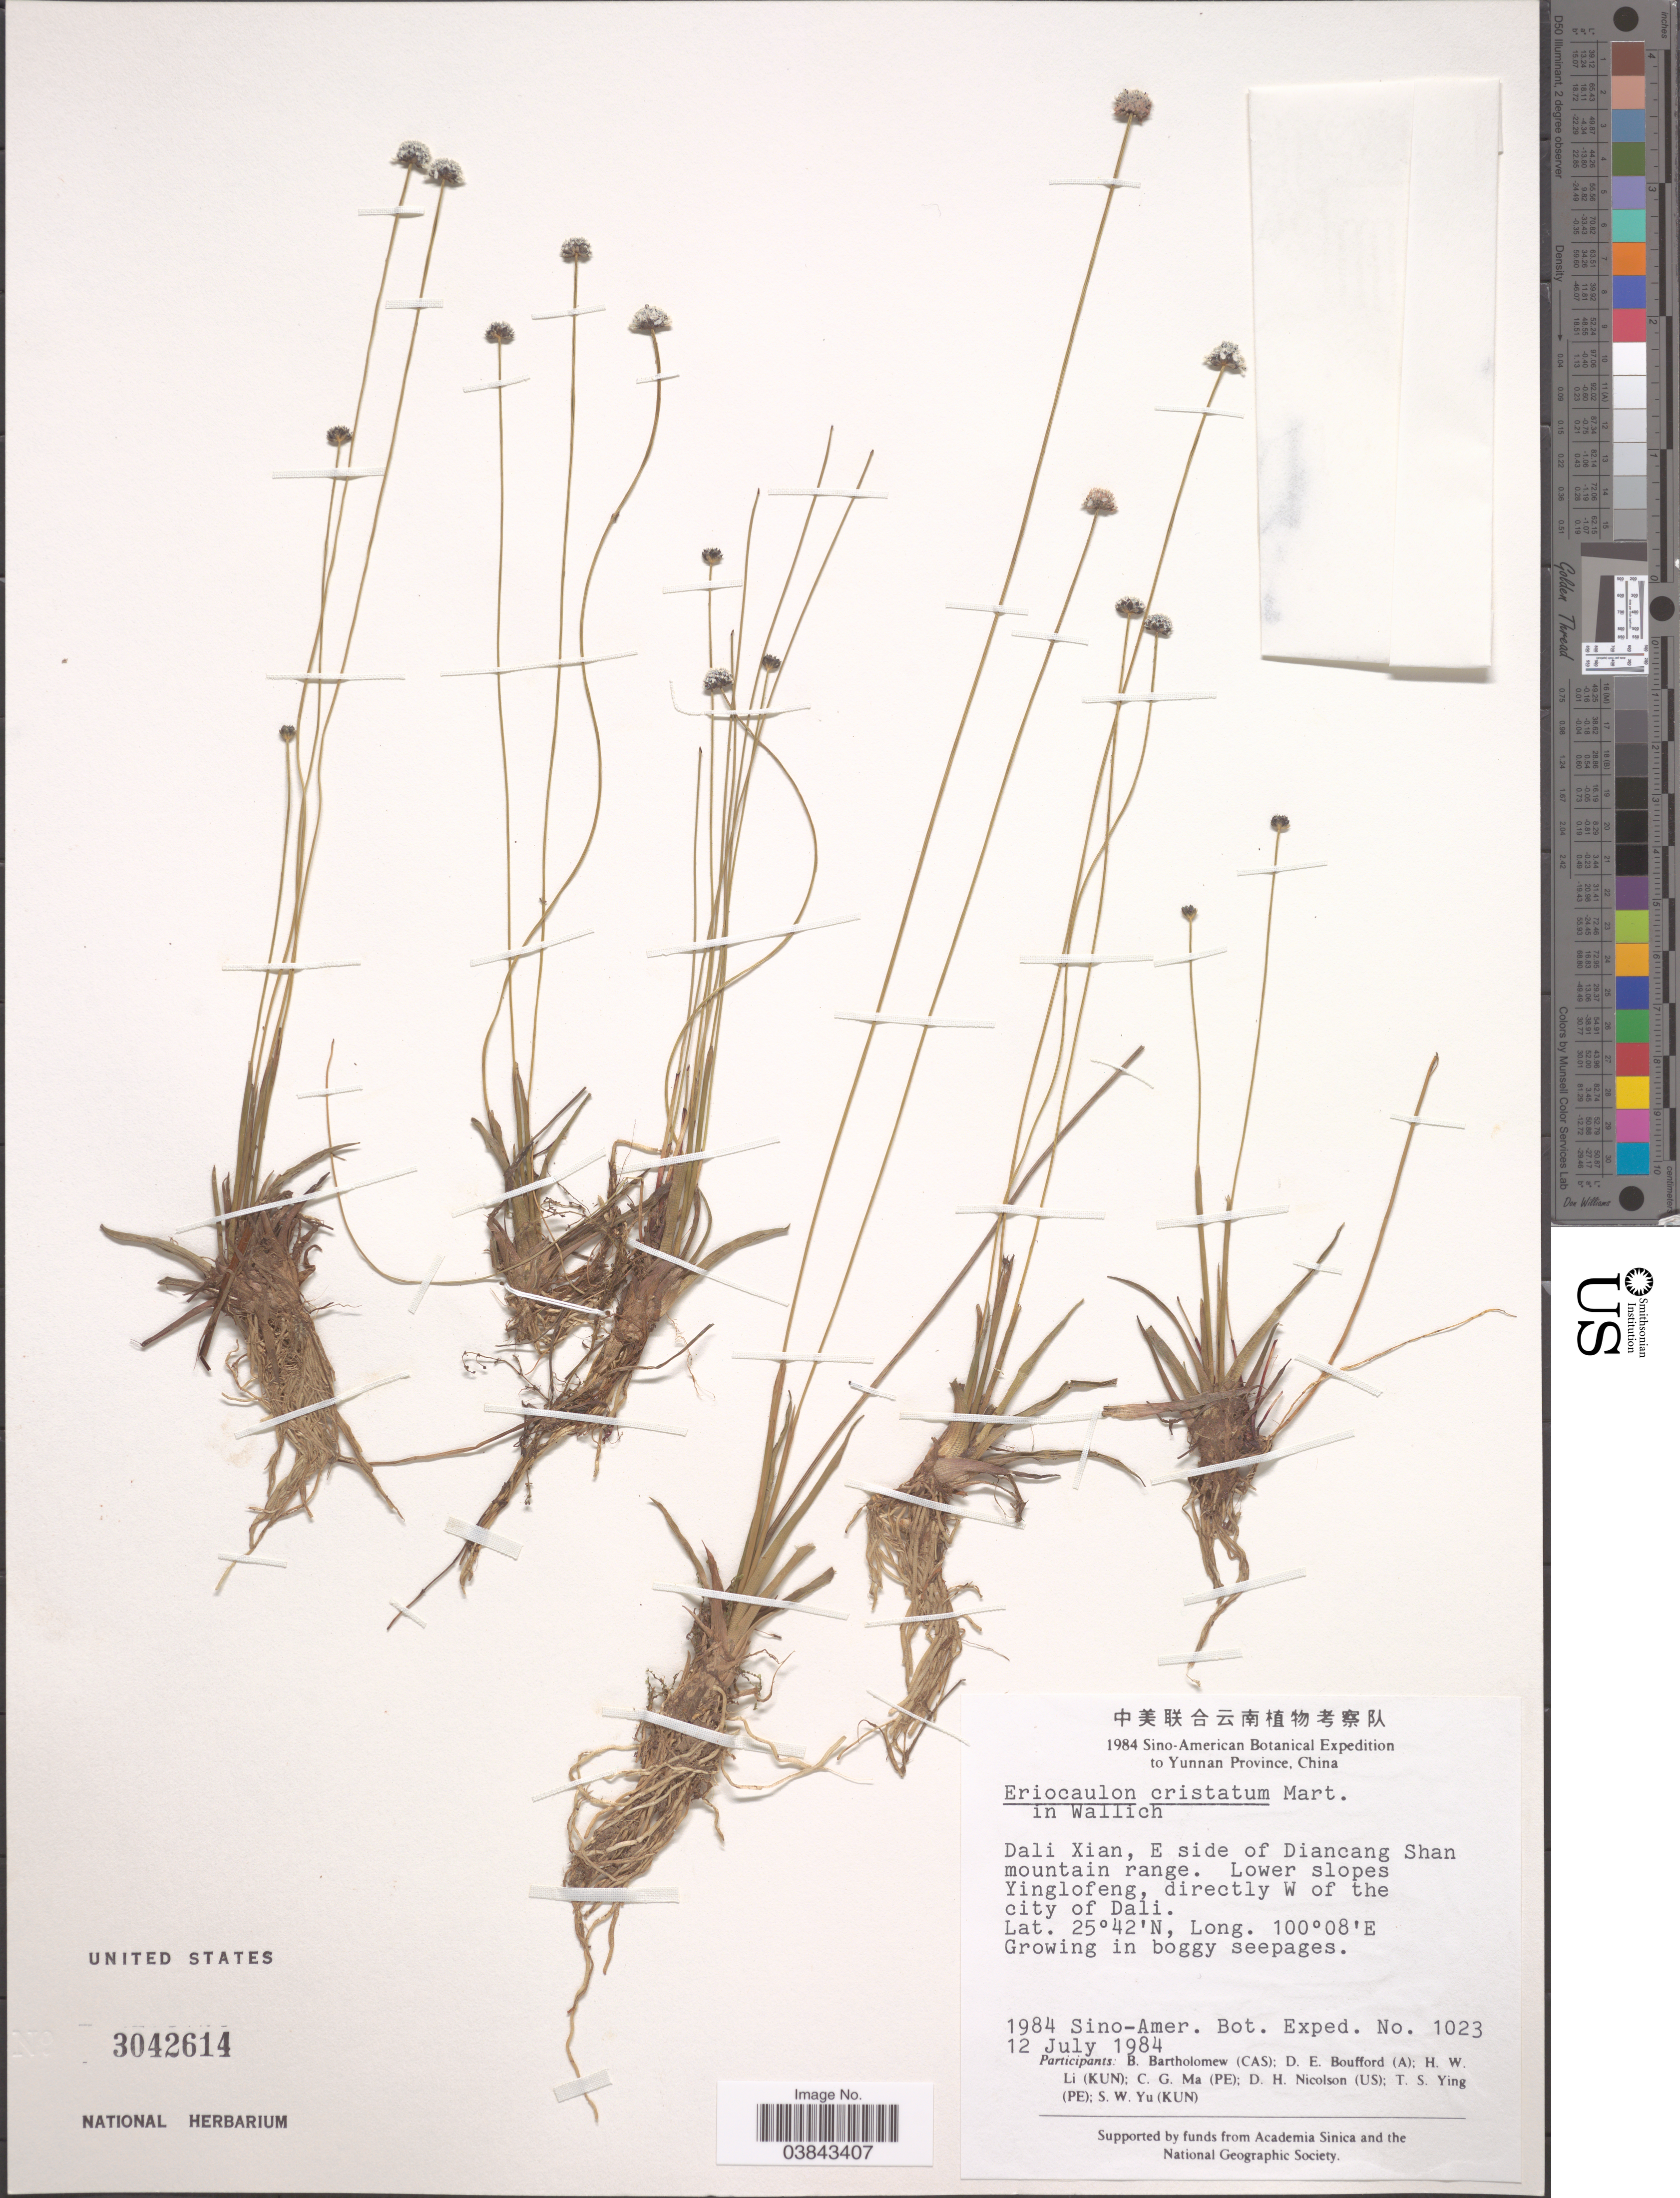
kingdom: Plantae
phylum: Tracheophyta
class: Liliopsida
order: Poales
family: Eriocaulaceae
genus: Eriocaulon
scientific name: Eriocaulon cristatum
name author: Mart.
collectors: Sino-Amer. Bot. Exped. 1984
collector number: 1023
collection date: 1984-07-12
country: China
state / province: Yunnan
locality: Dali Xian, E side of Diancang Shan mountain range. Lower slopes Yinglofeng, directly W of the city of Dali.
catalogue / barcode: US 3042614